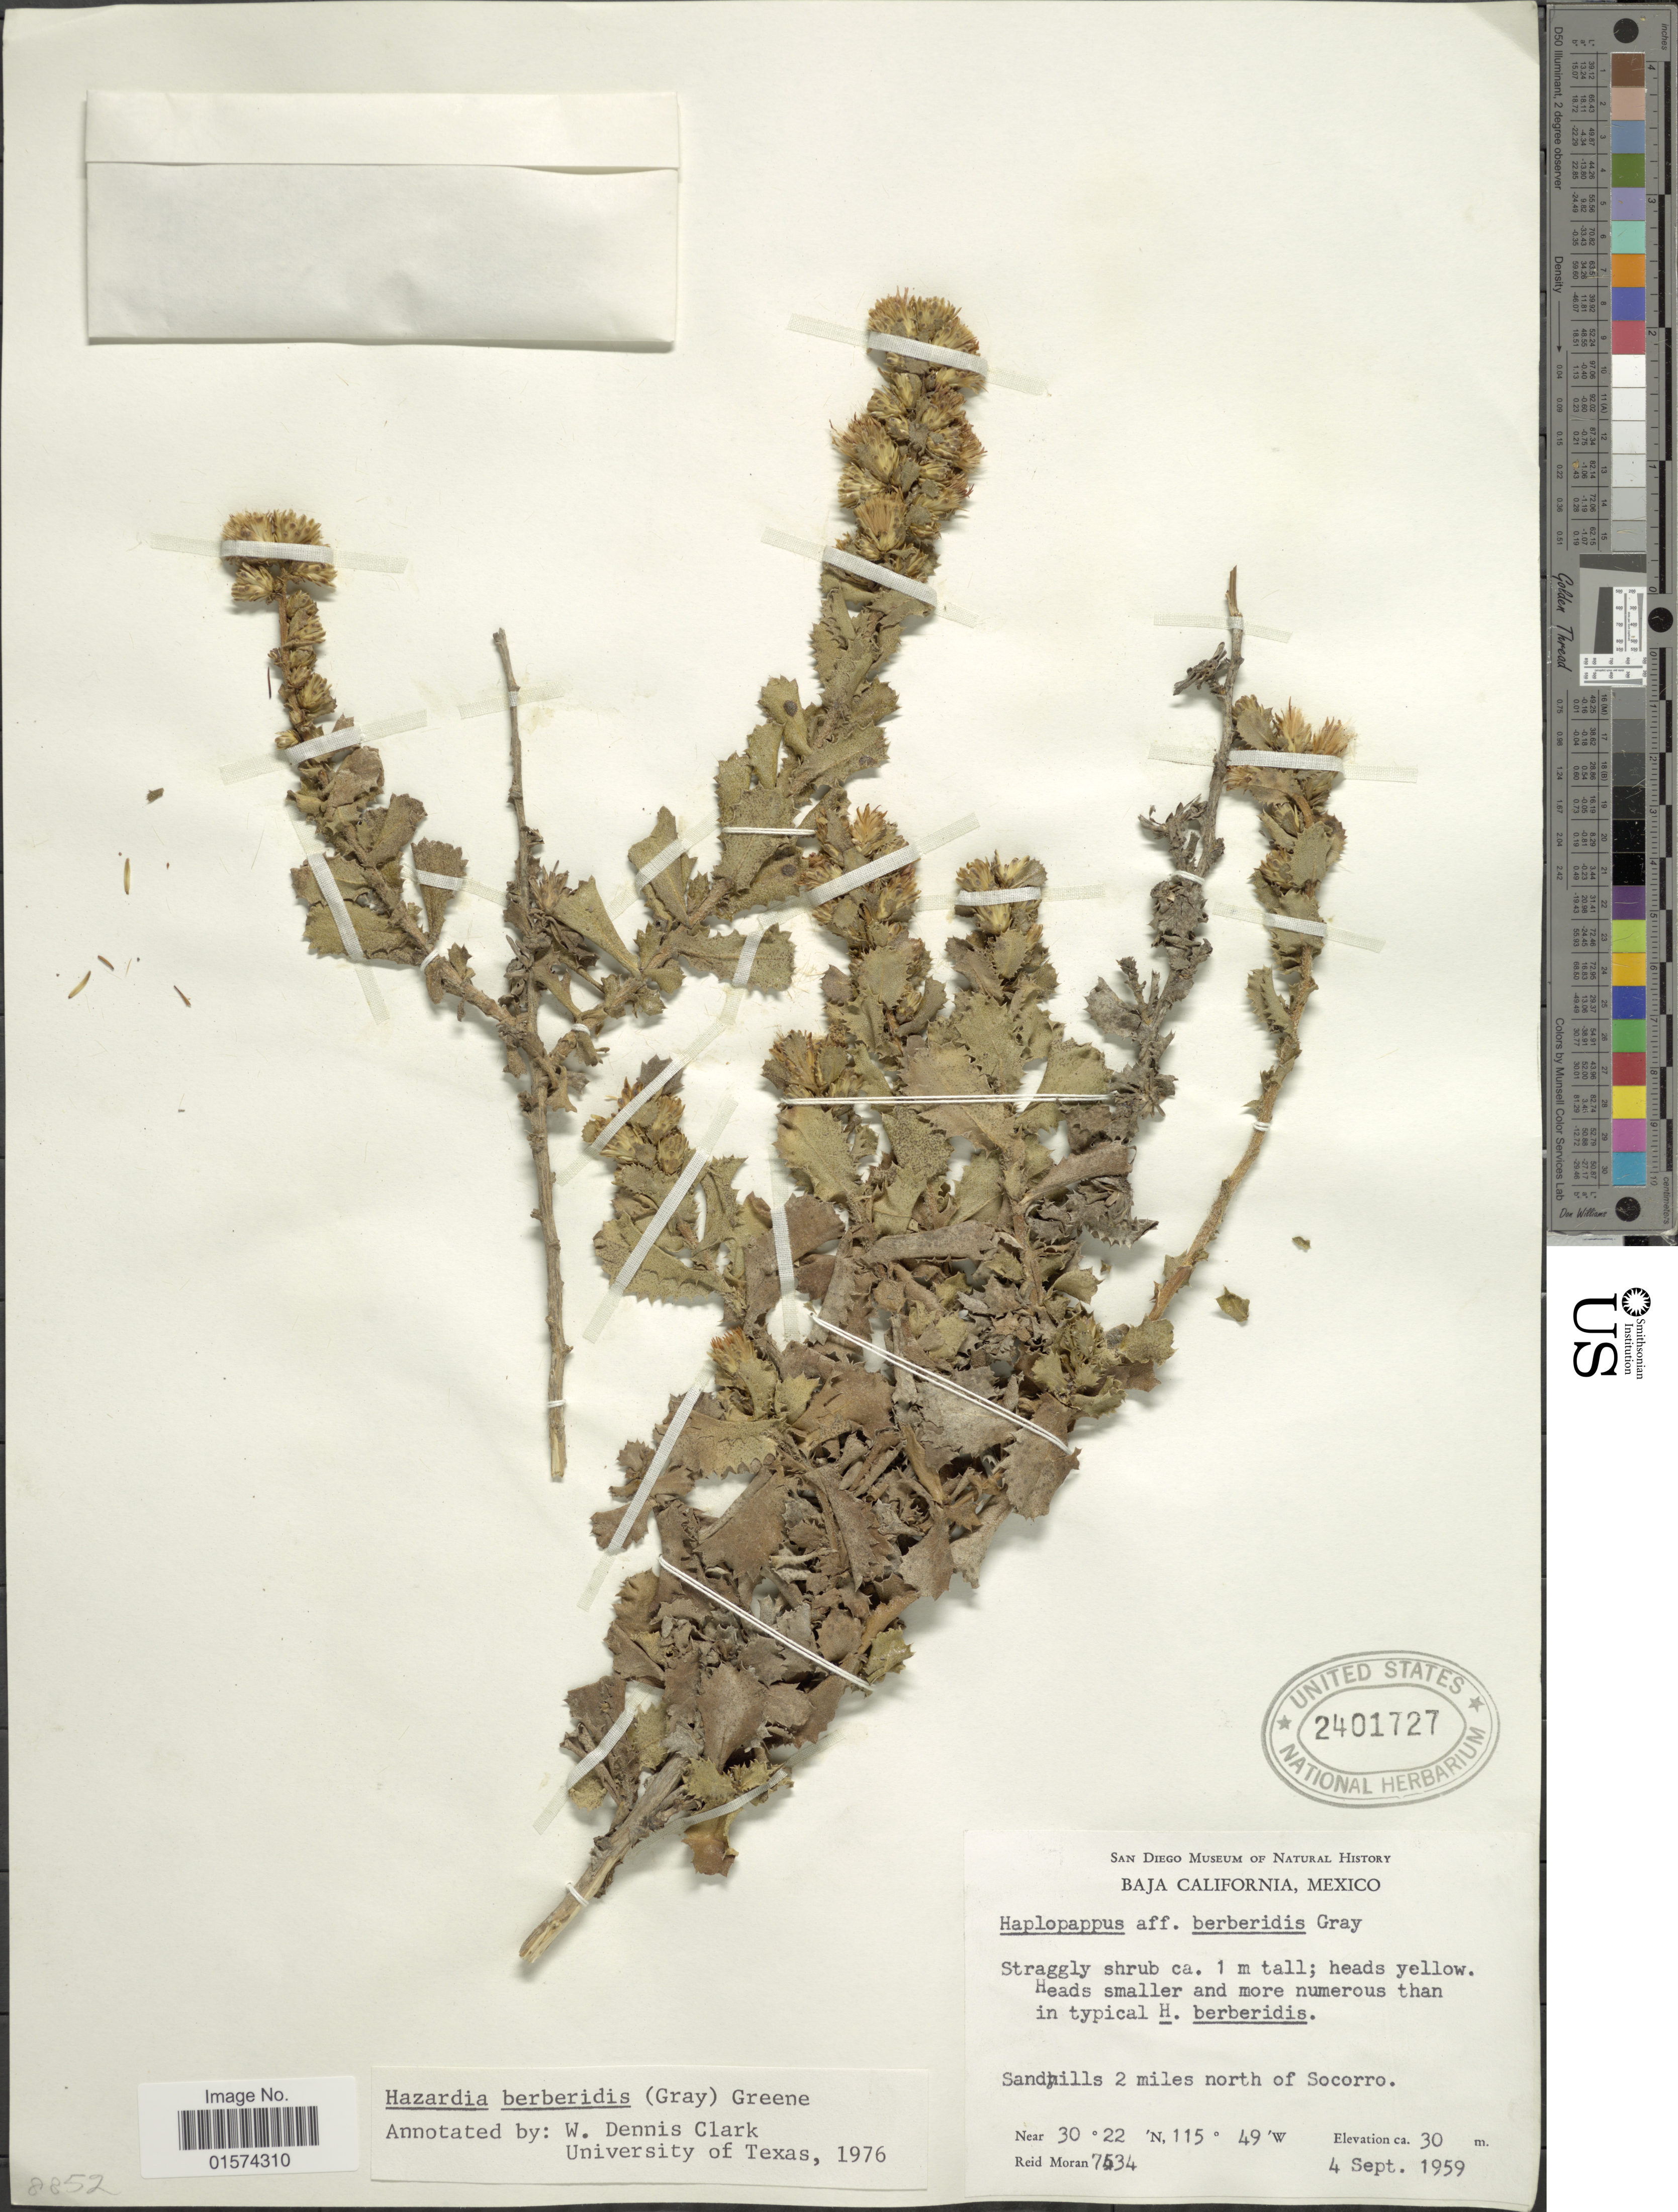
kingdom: Plantae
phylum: Tracheophyta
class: Magnoliopsida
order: Asterales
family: Asteraceae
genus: Hazardia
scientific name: Hazardia berberidis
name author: (A. Gray) Greene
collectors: R. V. Moran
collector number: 7534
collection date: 1959-09-04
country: Mexico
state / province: Baja California Sur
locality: Sandhills 2 miles north of Socorro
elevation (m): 30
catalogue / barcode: US 2401727